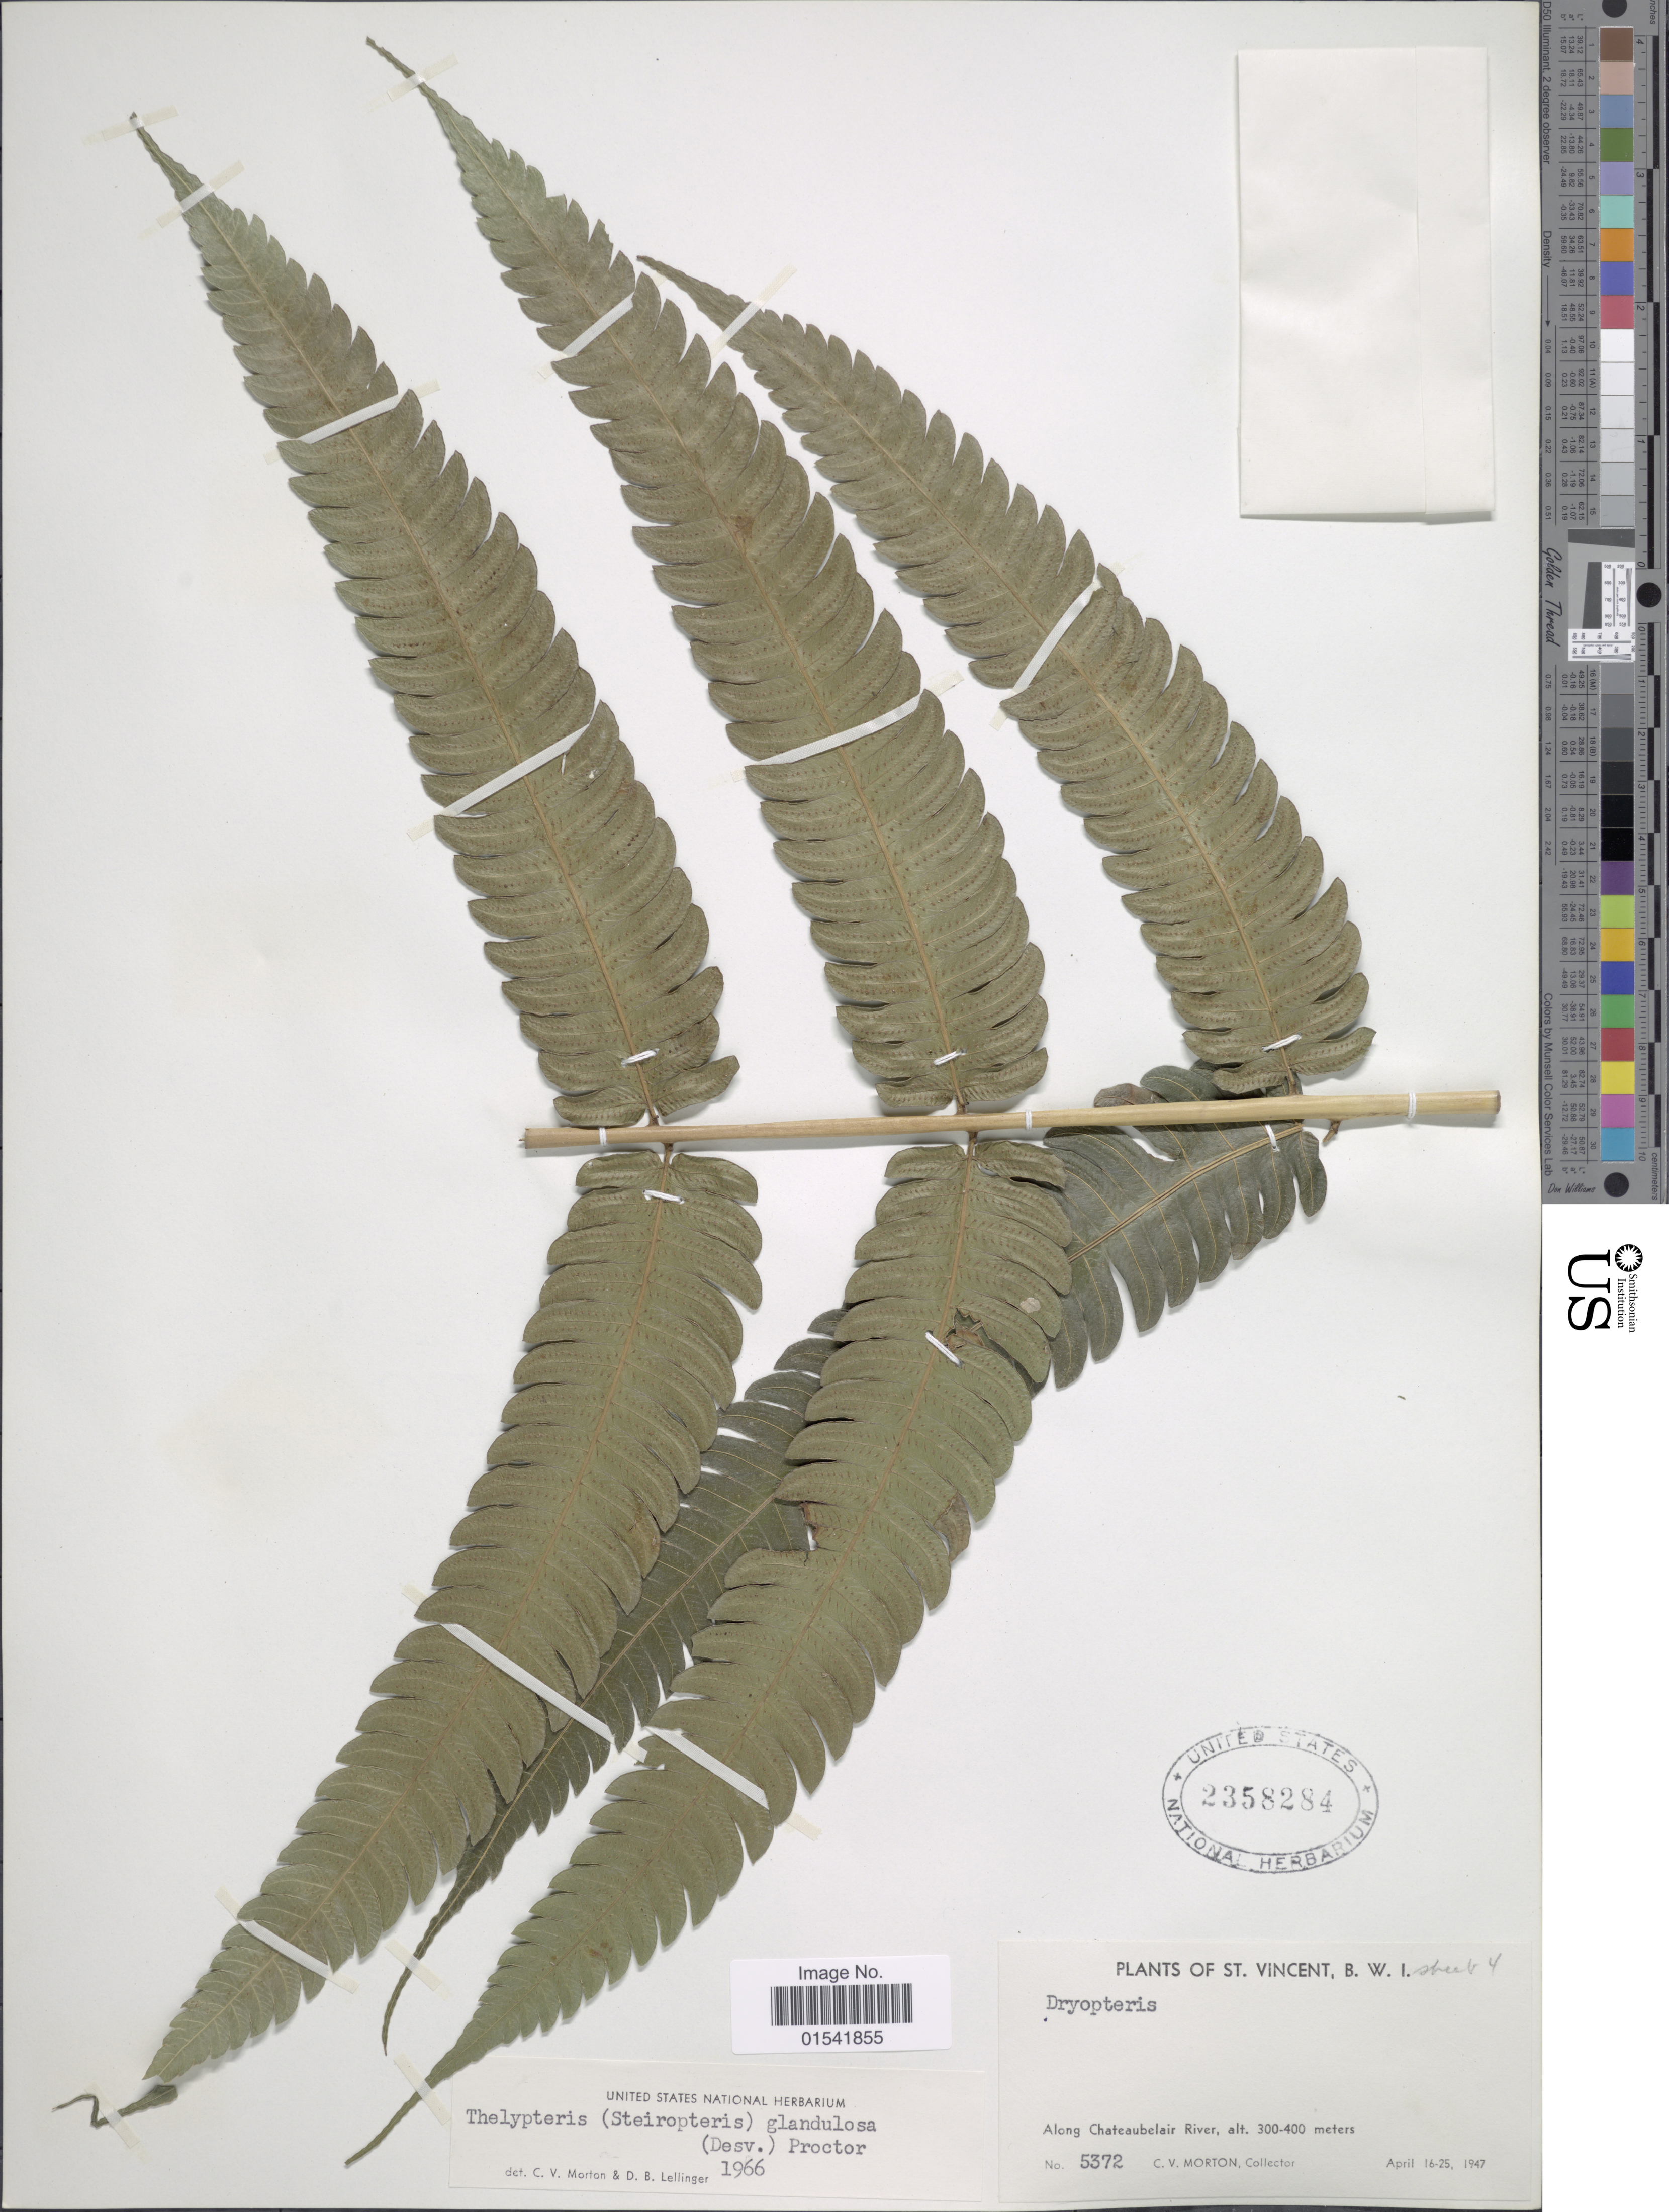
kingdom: Plantae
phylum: Tracheophyta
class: Polypodiopsida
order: Polypodiales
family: Thelypteridaceae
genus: Steiropteris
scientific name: Steiropteris glandulosa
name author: (Hook. f.) Pic. Serm.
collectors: C. V. Morton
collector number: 5372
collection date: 1947-04-16/1947-04-25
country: St. Vincent - Grenadines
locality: St. Vincent, B.W.I., Along Chateaubelair River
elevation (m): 300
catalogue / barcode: US 2358284